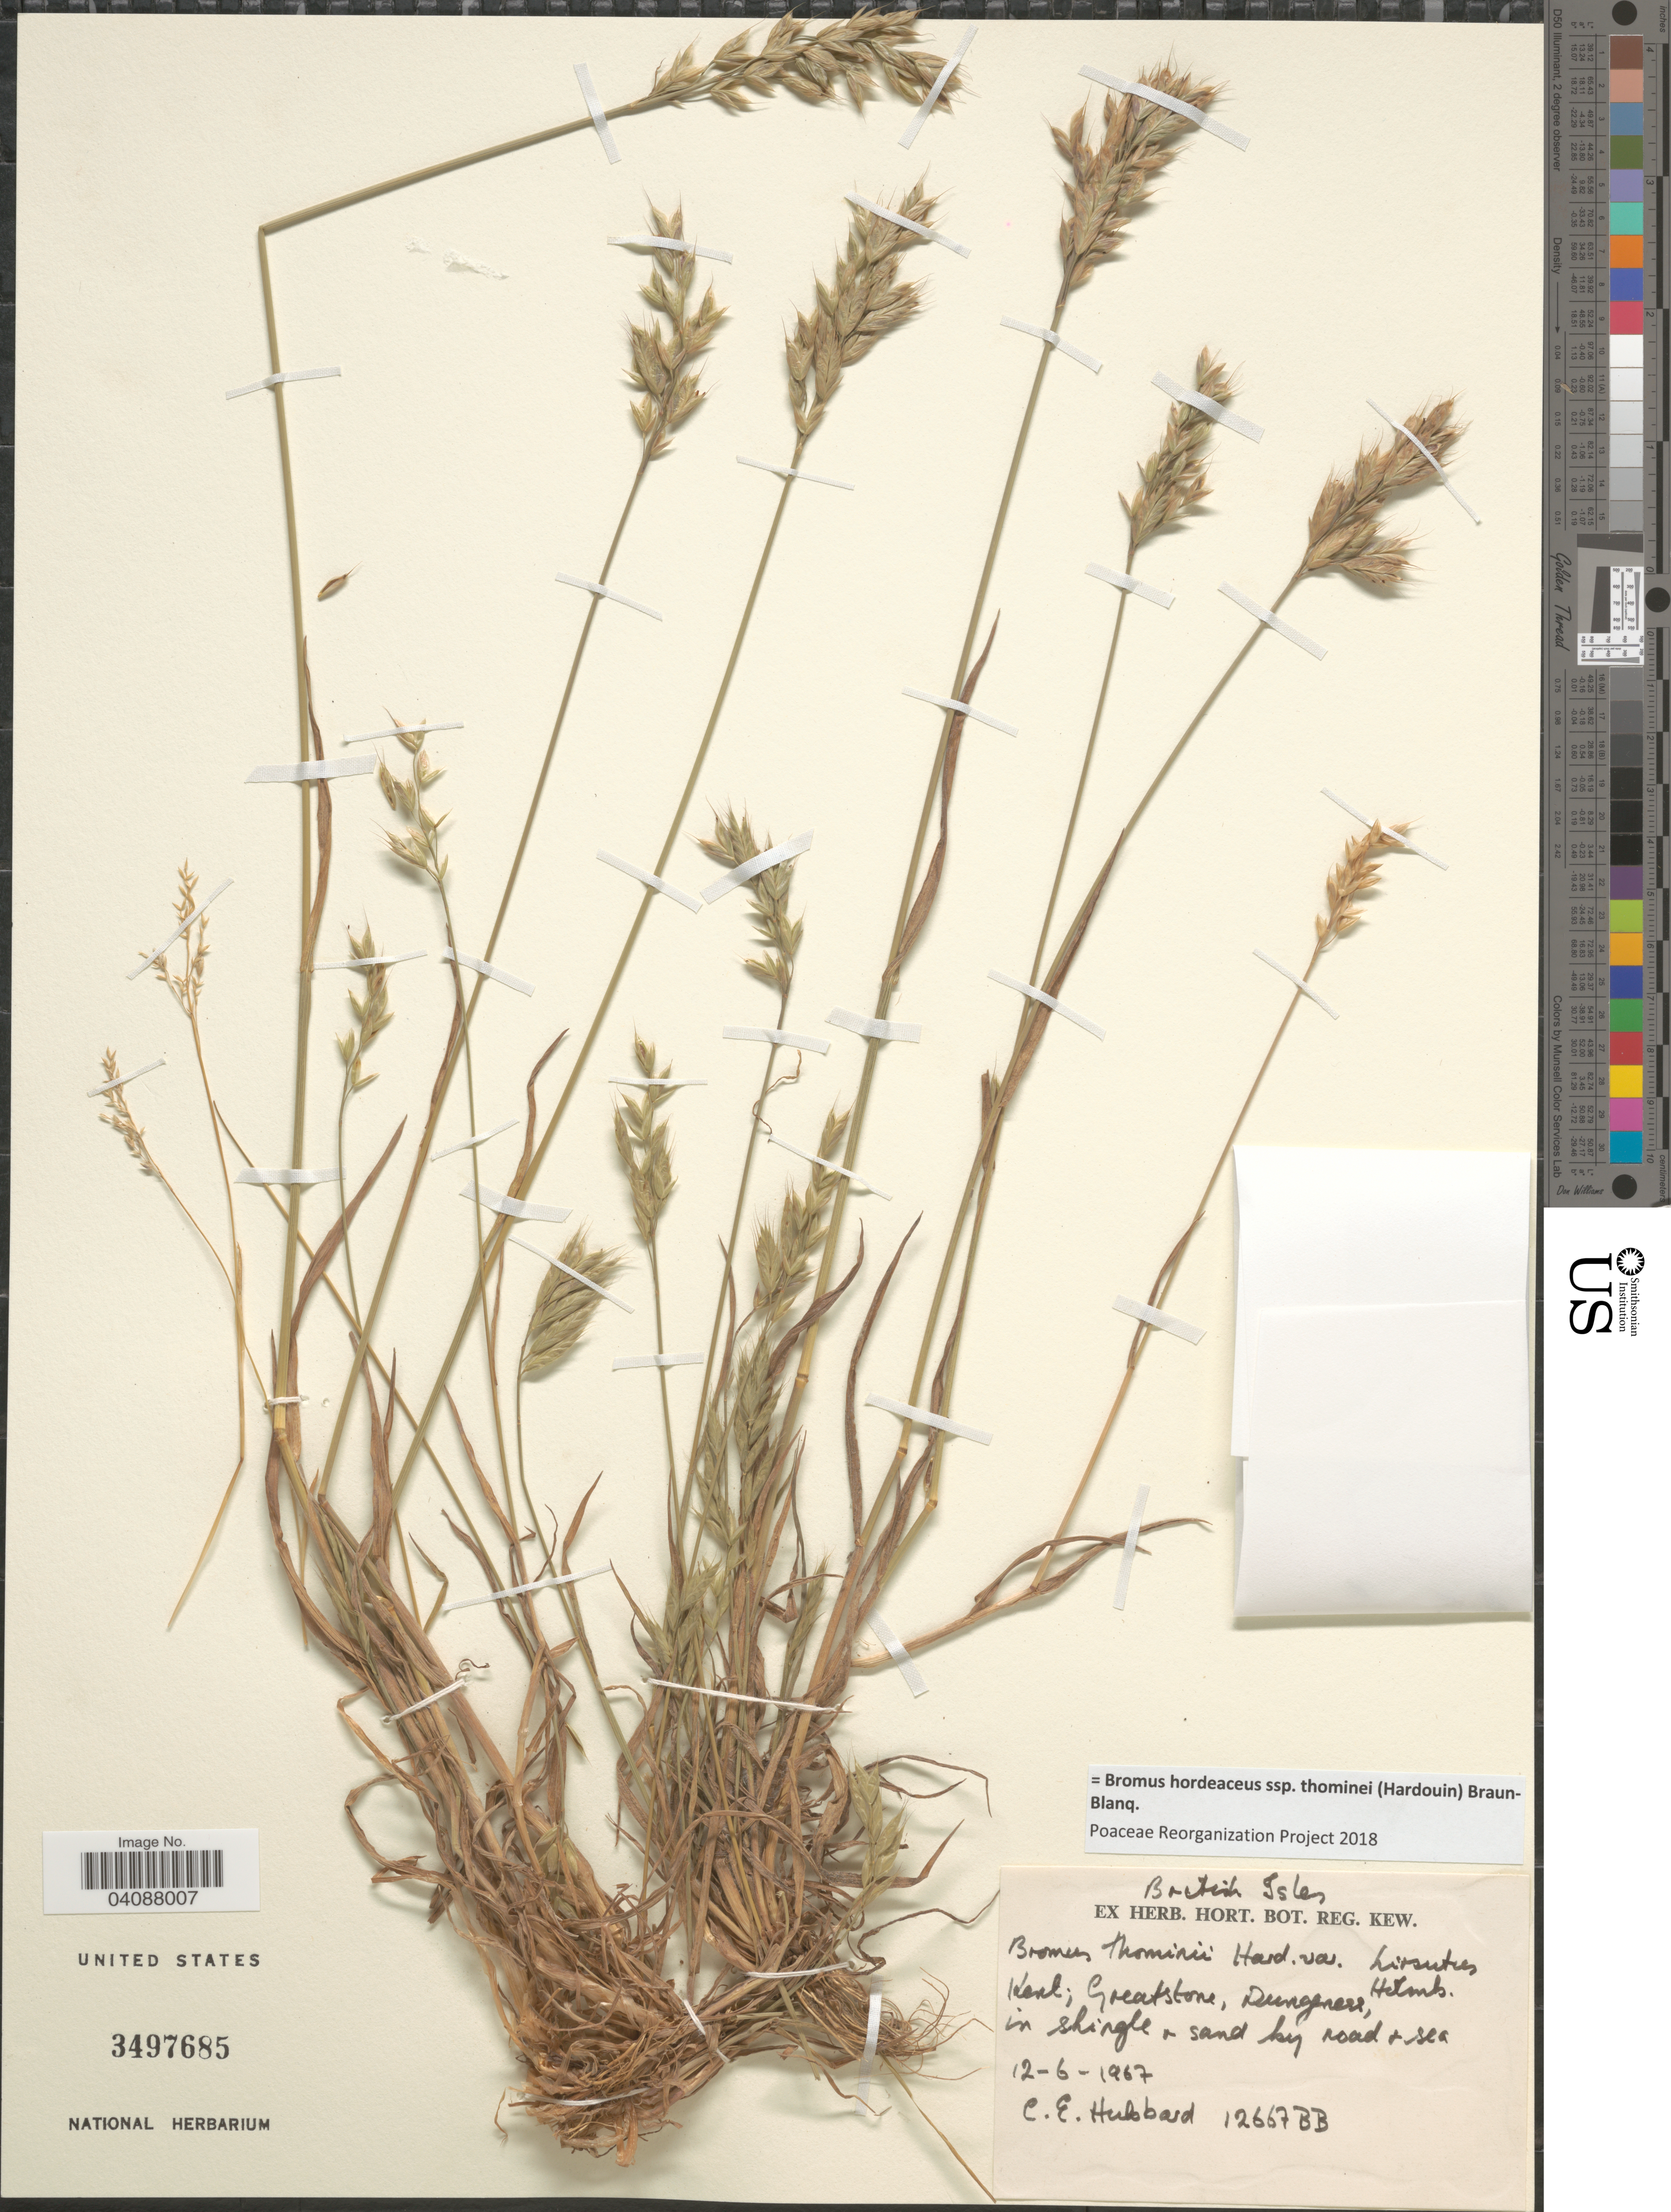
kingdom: Plantae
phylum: Tracheophyta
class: Liliopsida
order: Poales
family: Poaceae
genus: Bromus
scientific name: Bromus hordeaceus subsp. thominei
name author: (Hardouin) Braun-Blanq.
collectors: C. E. Hubbard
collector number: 12667BB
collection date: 1967-06-12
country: United Kingdom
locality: British Isles. Kent; Greatstone, Dungeness, in shingle & sand by road & sea.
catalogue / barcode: US 3497685